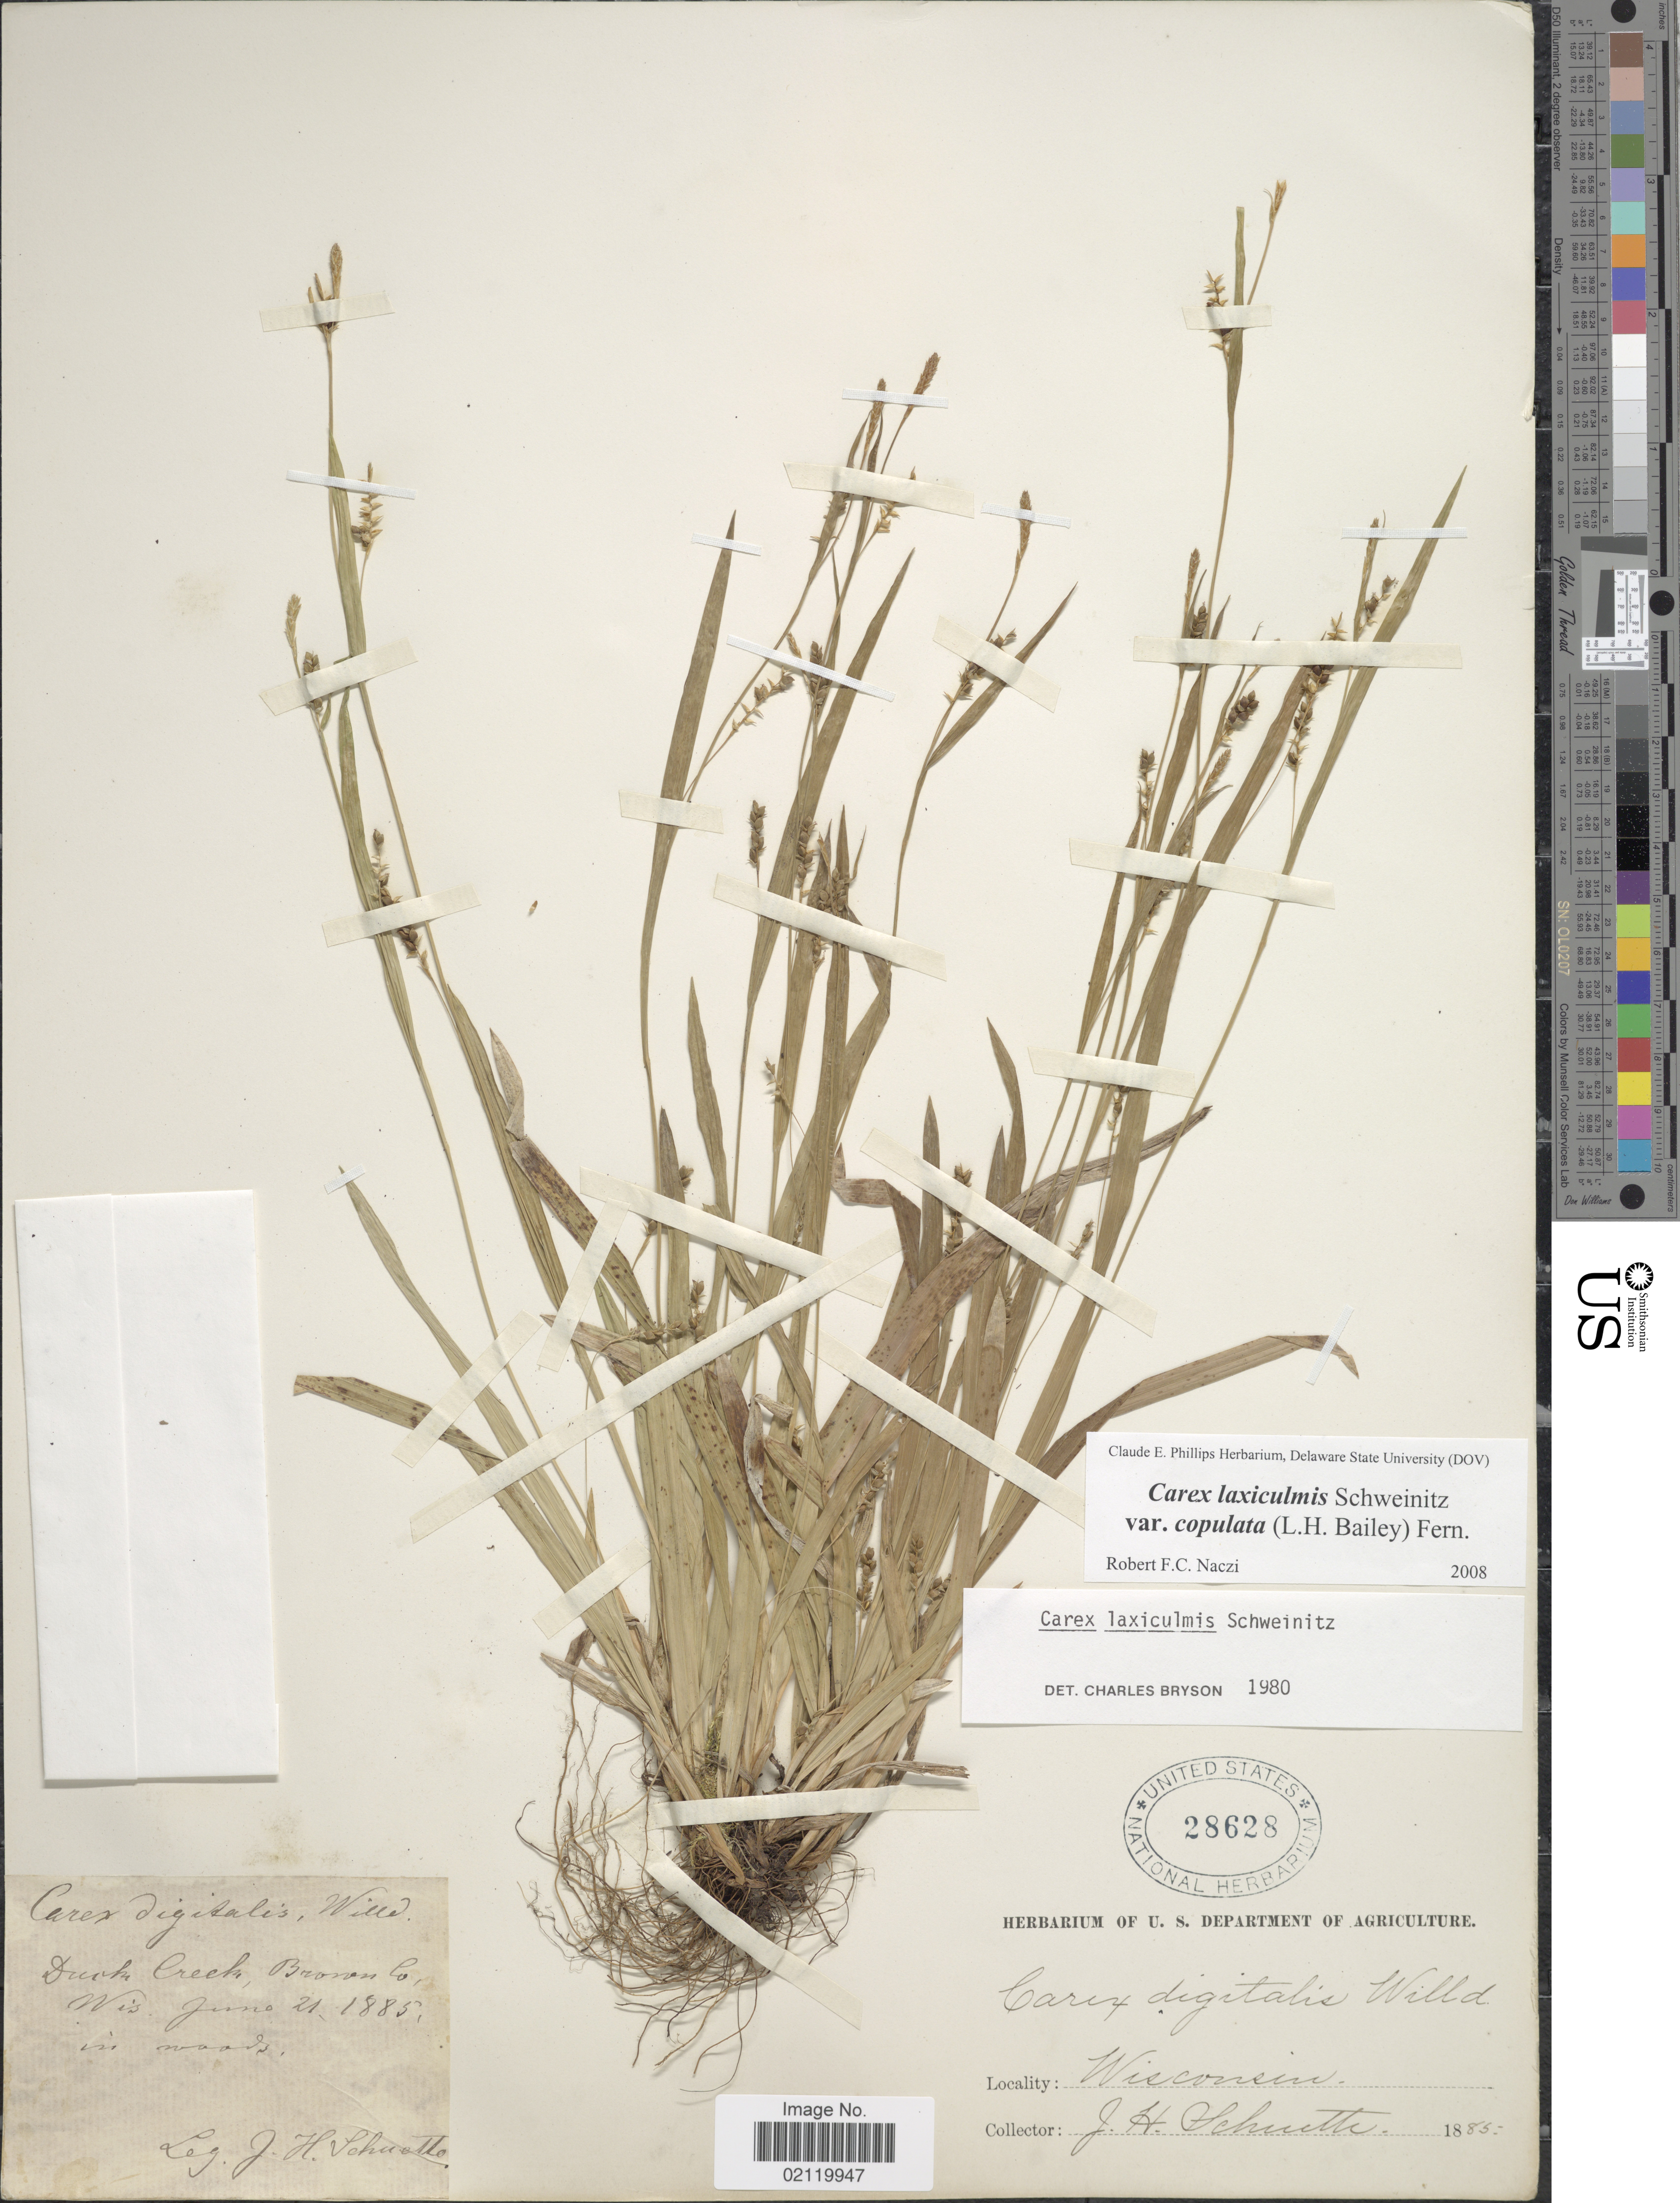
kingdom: Plantae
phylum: Tracheophyta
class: Liliopsida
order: Poales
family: Cyperaceae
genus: Carex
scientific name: Carex laxiculmis var. copulata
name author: (L.H. Bailey) Fernald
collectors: J. H. Schuette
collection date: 1885-06-21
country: United States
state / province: Wisconsin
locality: Duok Creek, Brown Co.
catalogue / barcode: US 28628